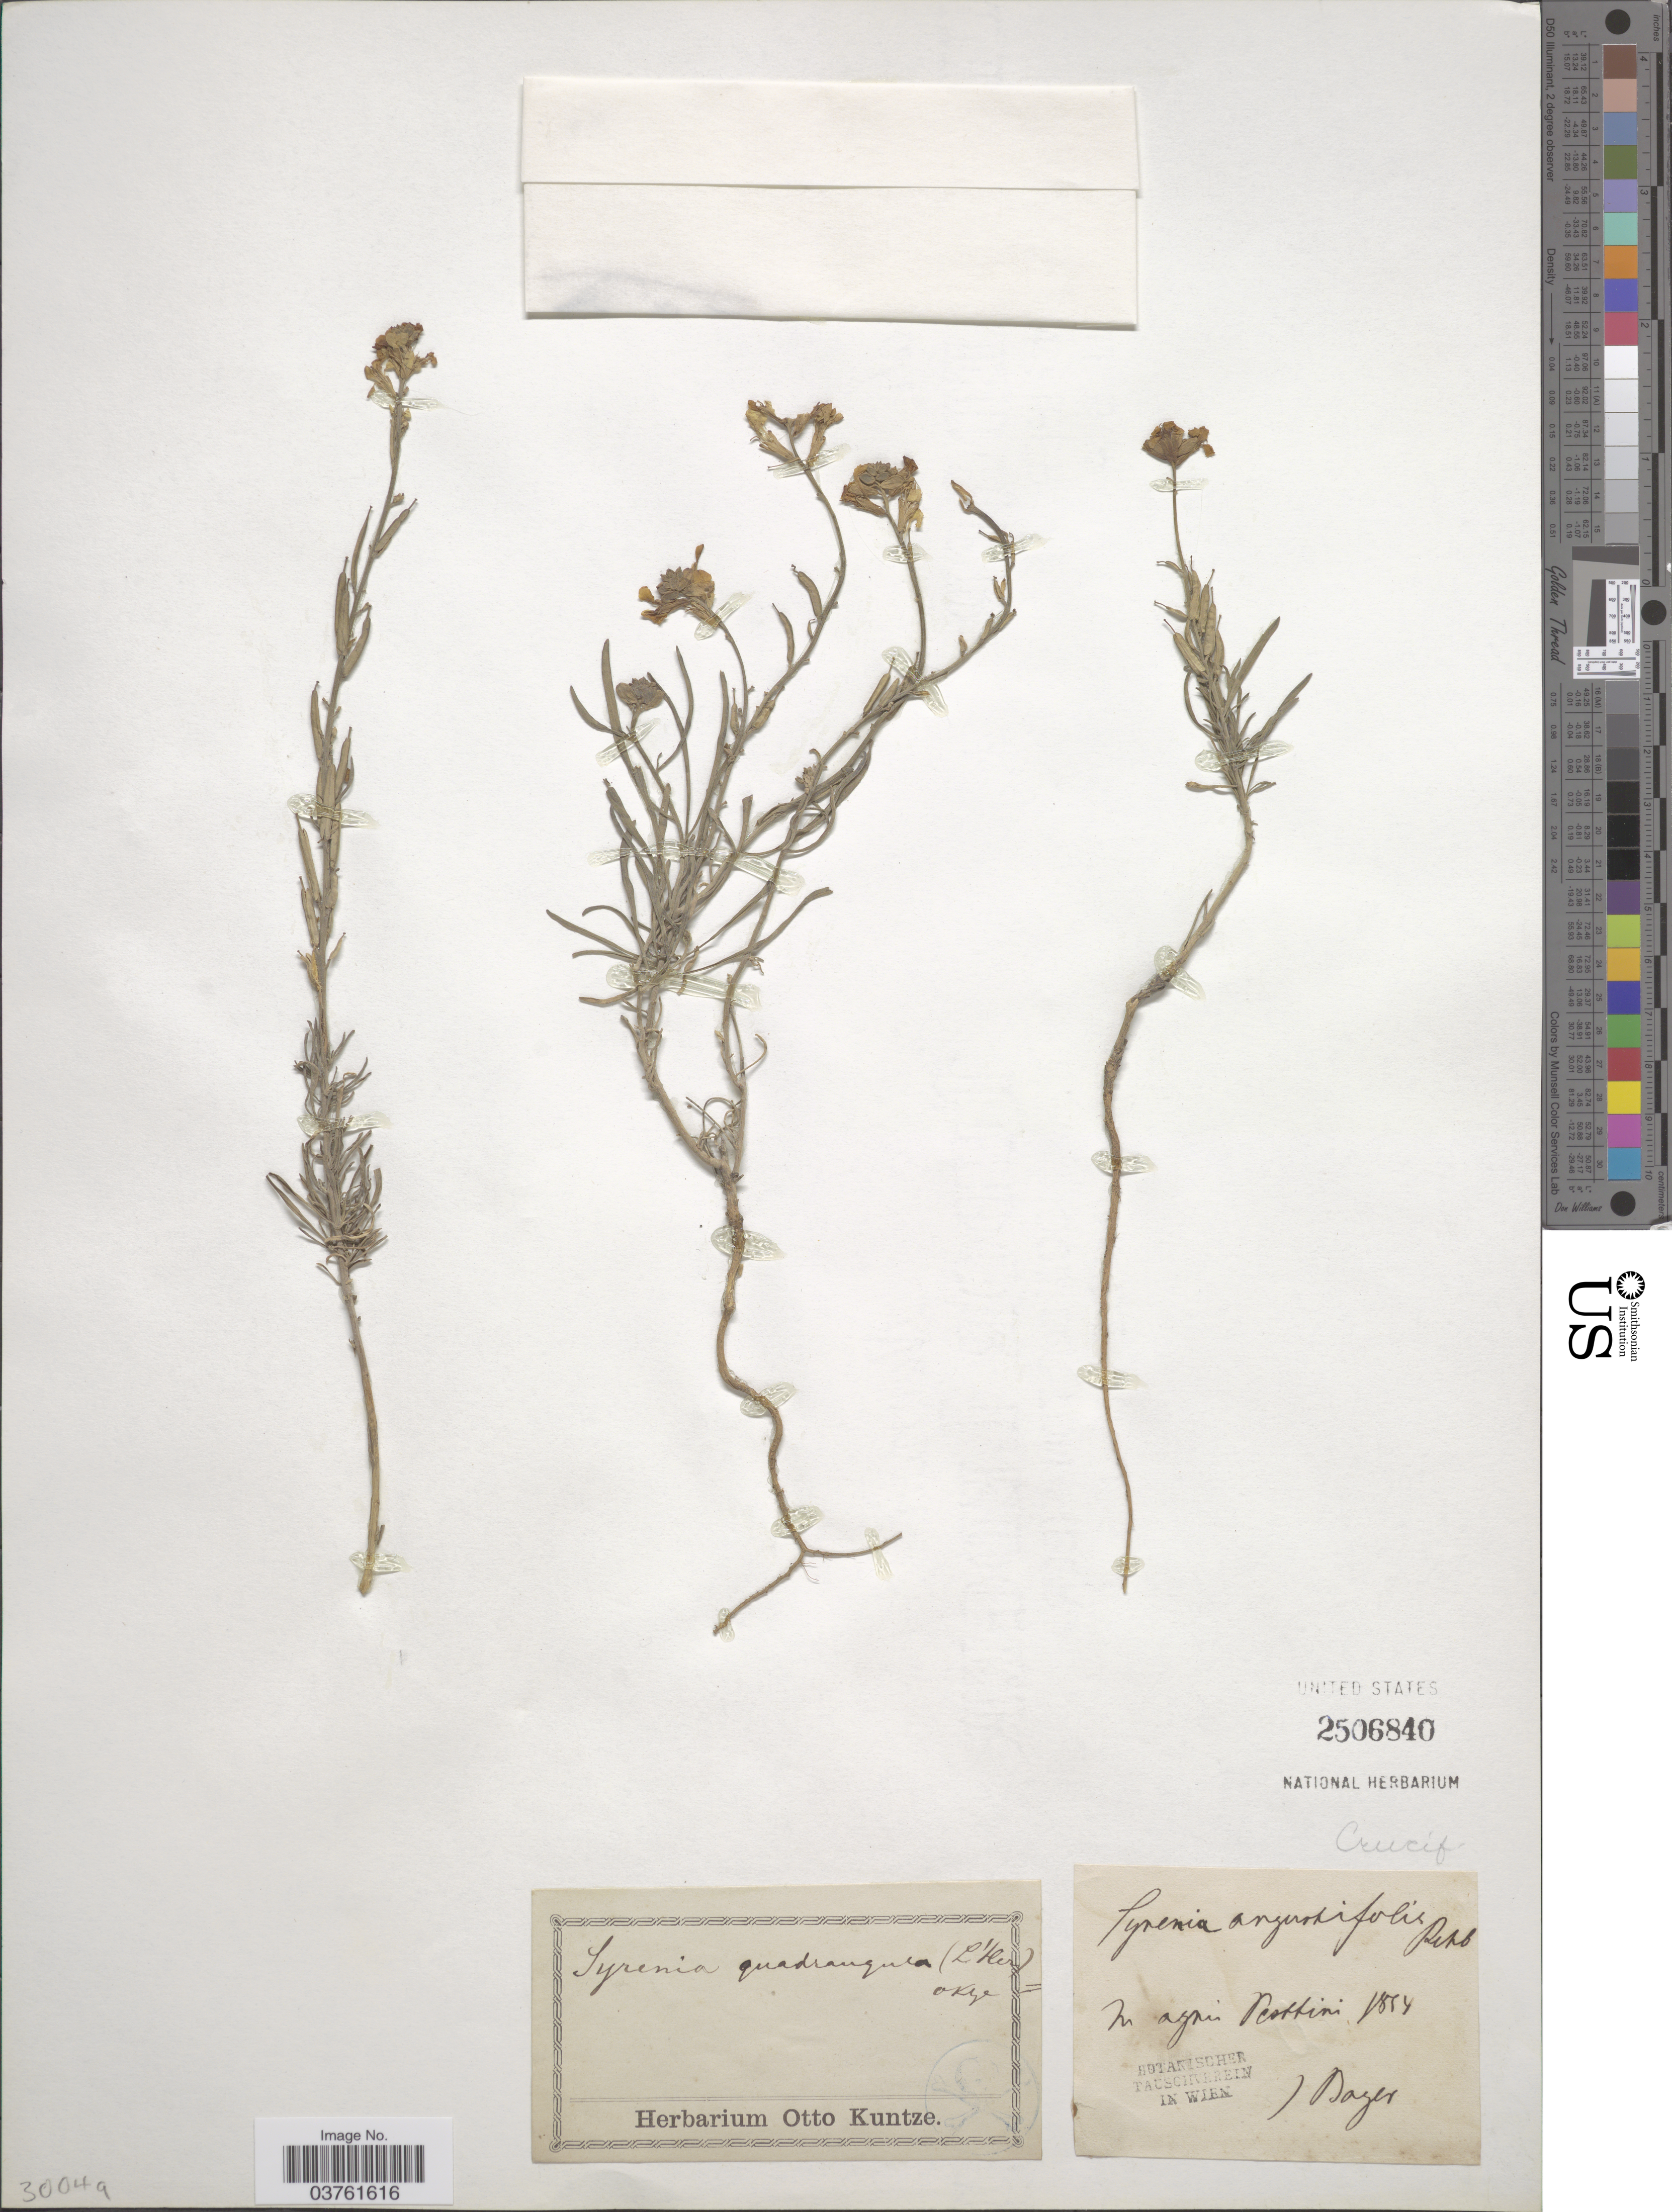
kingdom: Plantae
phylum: Tracheophyta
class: Magnoliopsida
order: Brassicales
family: Brassicaceae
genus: Syrenia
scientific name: Syrenia angustifolia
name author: (Ehrh.) Rchb.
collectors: J. Bayer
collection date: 1854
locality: In agris Pesttini [interpreted].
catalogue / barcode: US 2506840